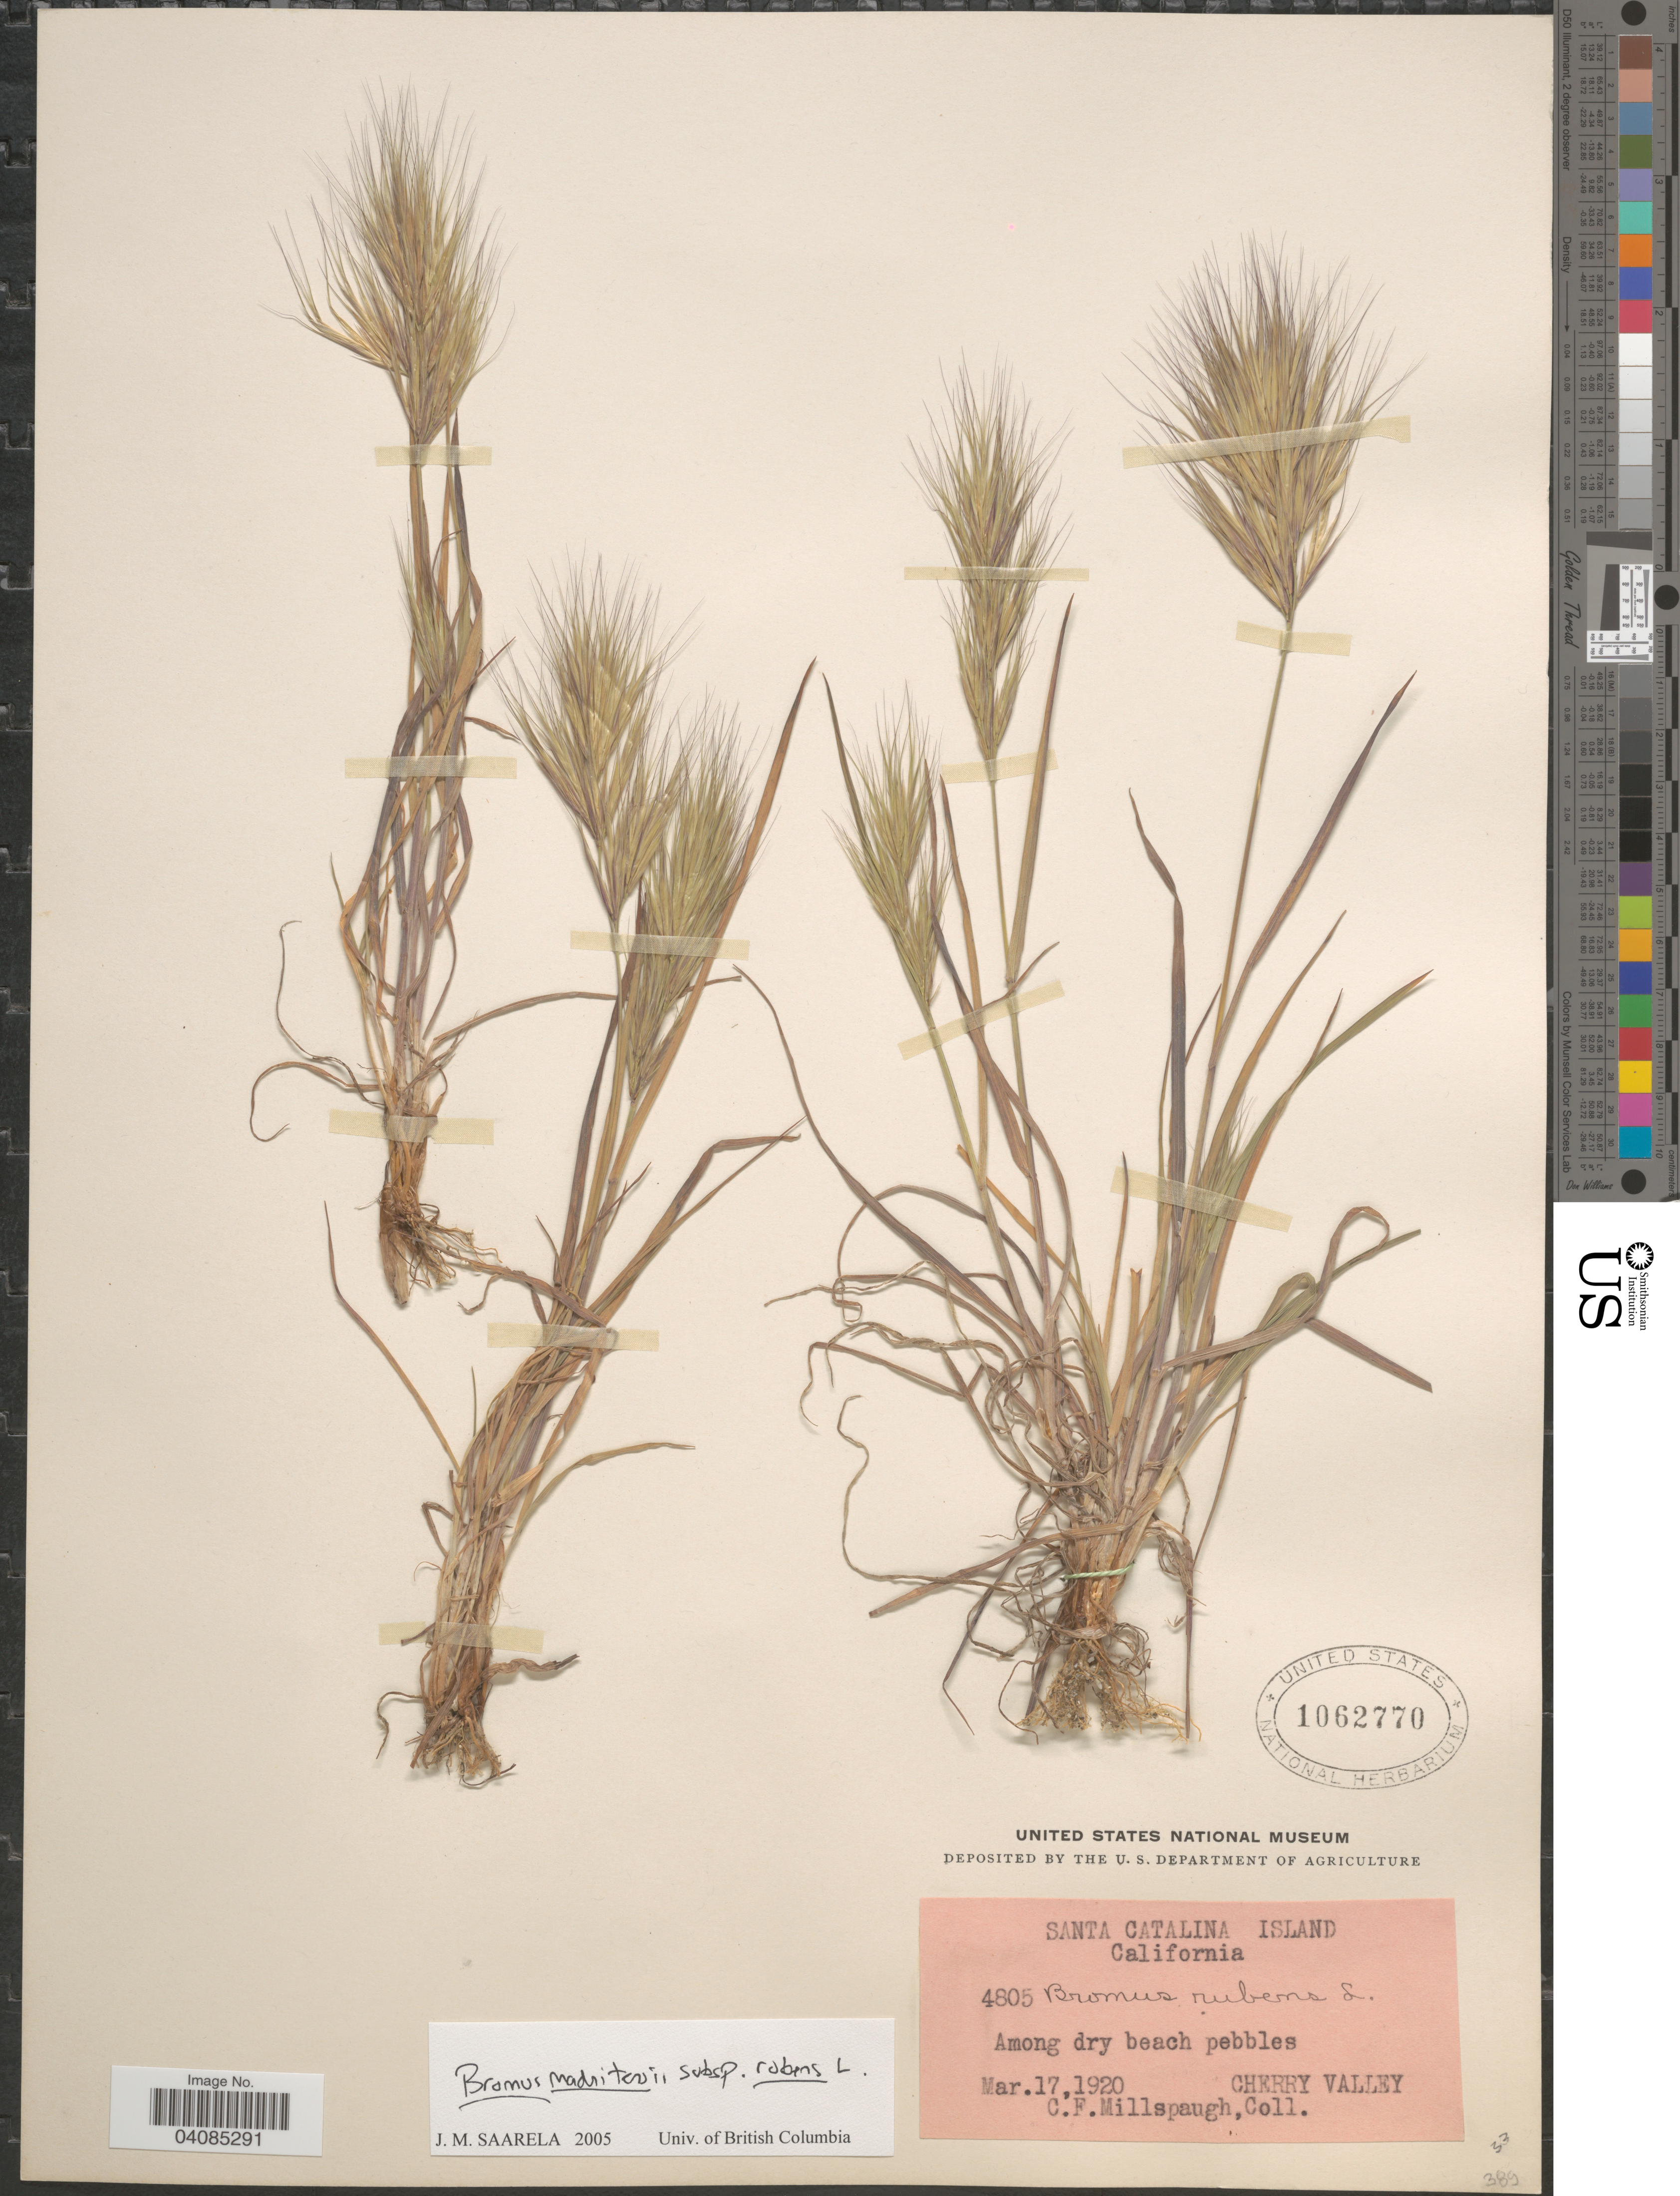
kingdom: Plantae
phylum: Tracheophyta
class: Liliopsida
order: Poales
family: Poaceae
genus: Bromus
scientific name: Bromus rubens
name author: L.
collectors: C. F. Millspaugh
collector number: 4805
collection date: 1920-03-17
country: United States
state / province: California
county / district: Los Angeles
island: Santa Catalina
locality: Santa Catalina Island. Among dry beach pebbles. Cherry Valley.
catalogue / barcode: US 1062770